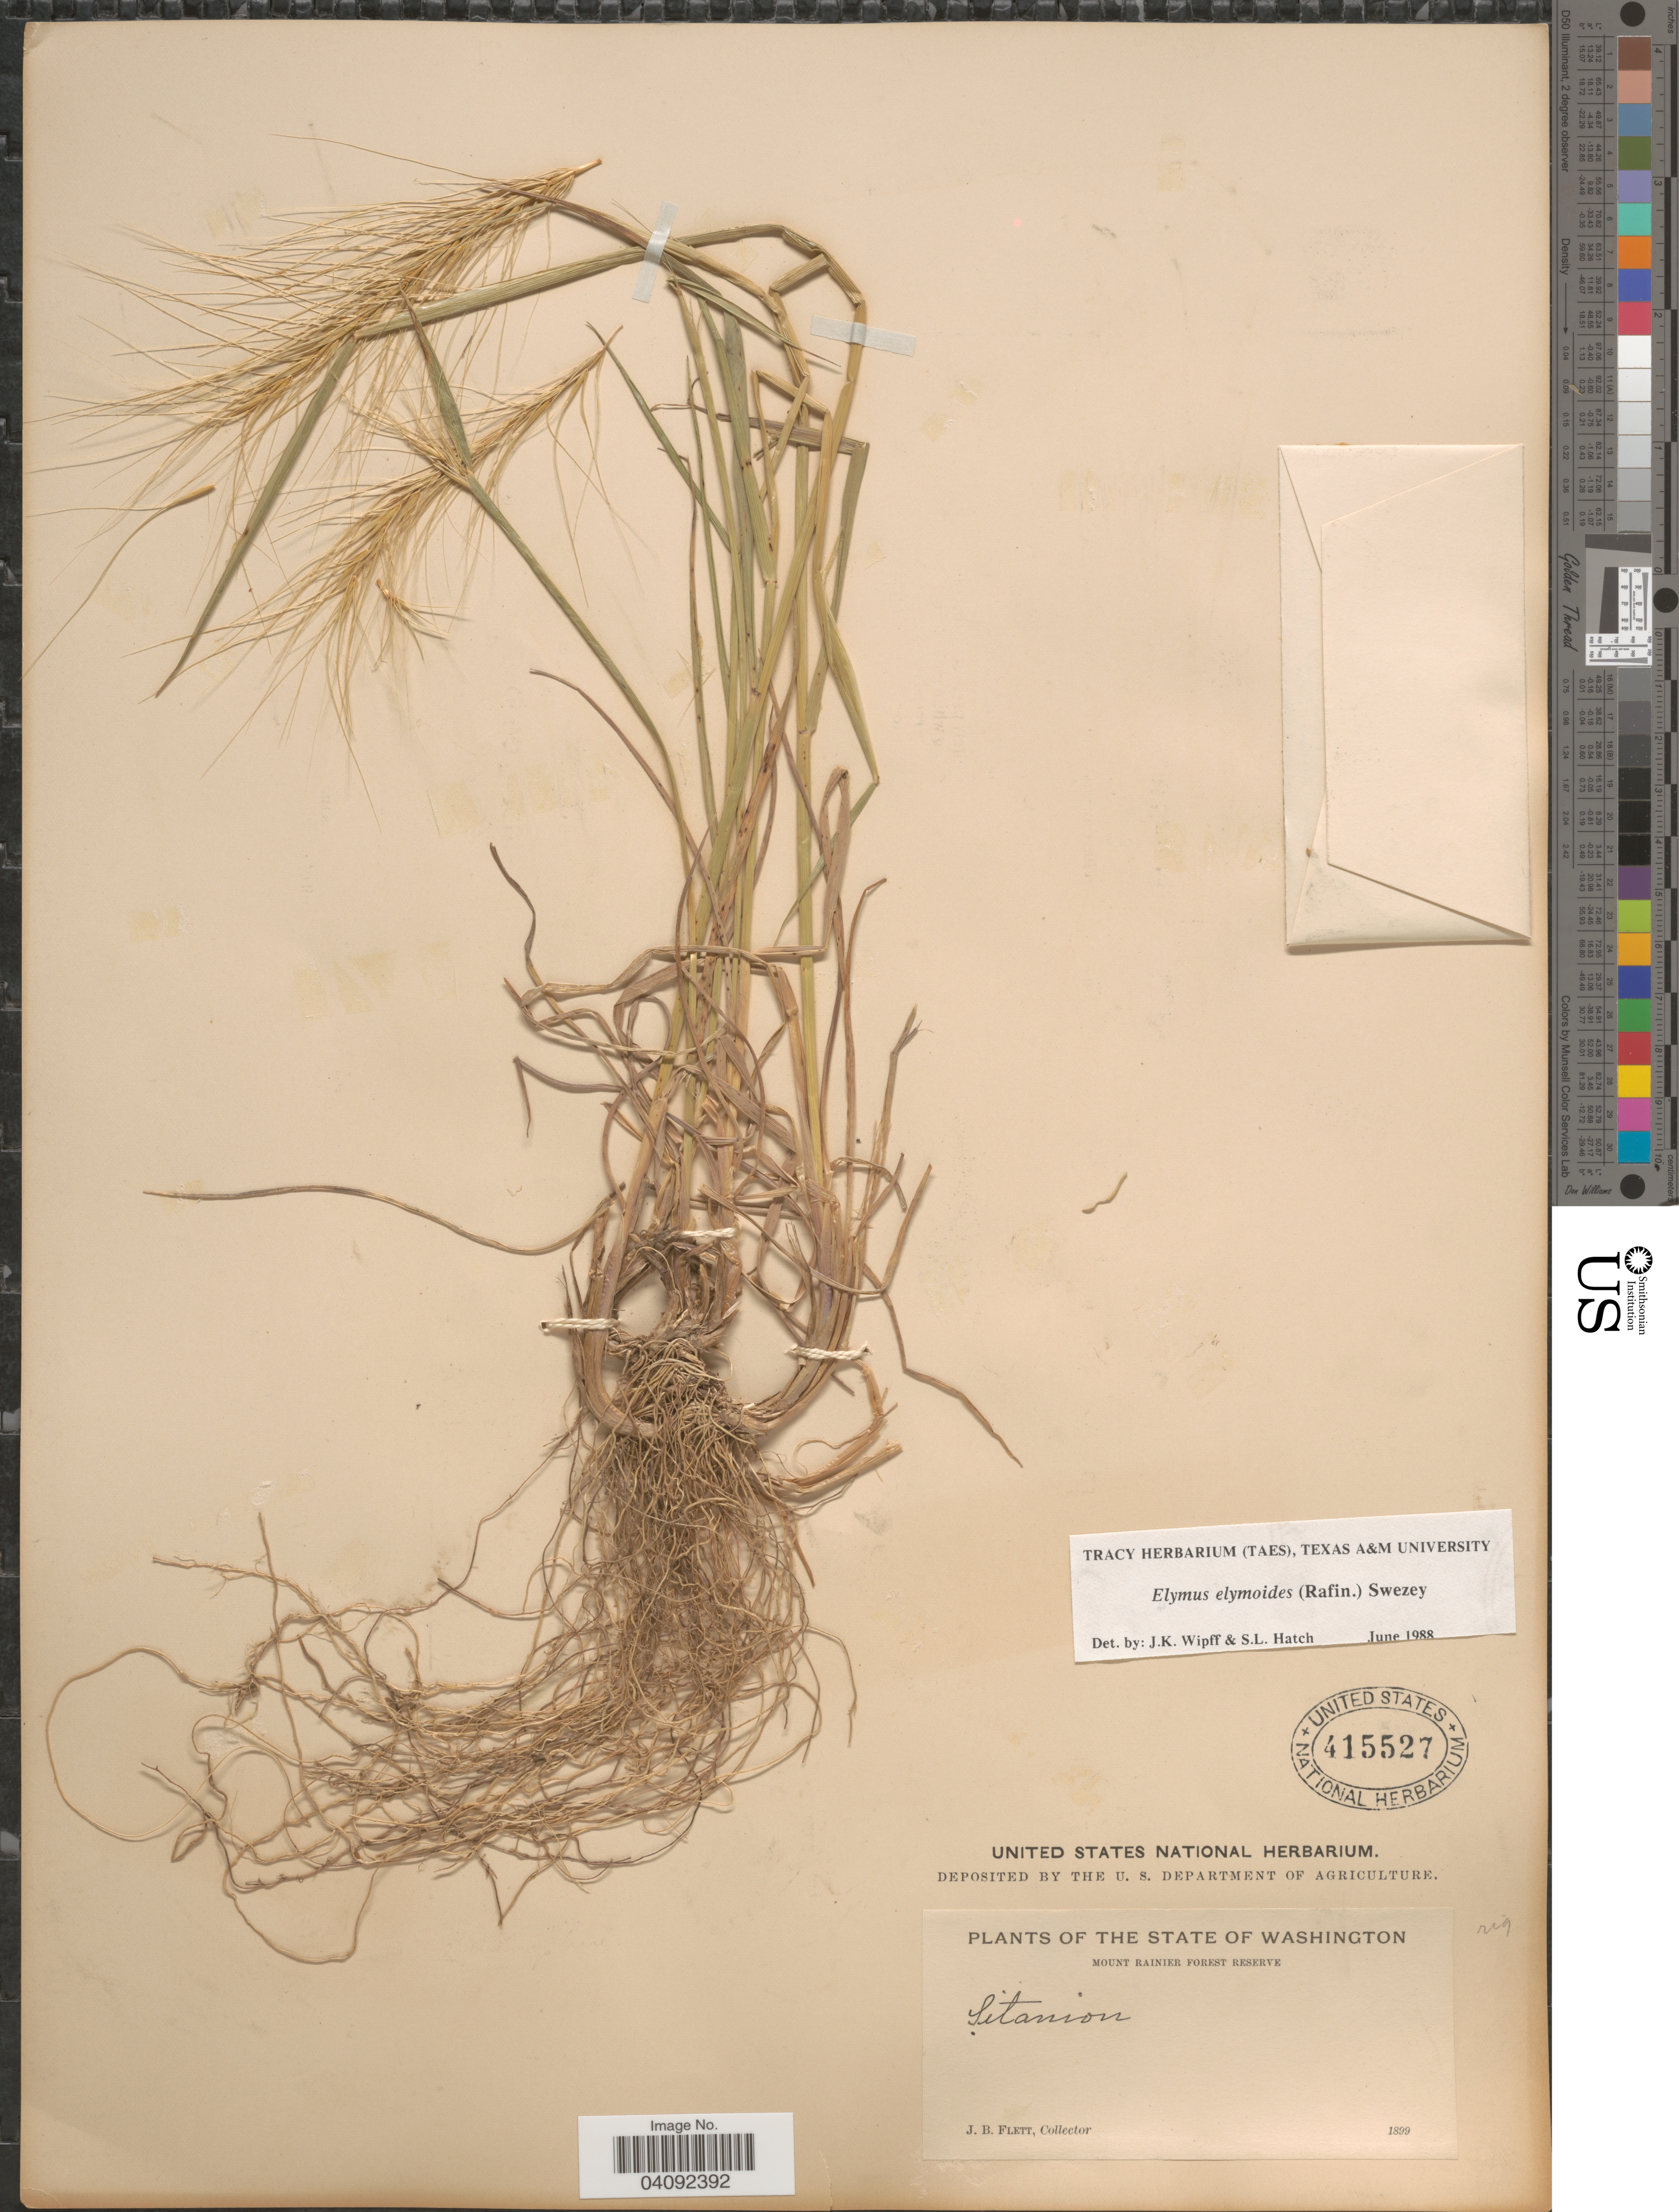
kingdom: Plantae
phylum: Tracheophyta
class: Liliopsida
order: Poales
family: Poaceae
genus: Elymus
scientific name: Elymus elymoides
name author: (Raf.) Swezey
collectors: J. Flett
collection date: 1899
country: United States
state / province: Washington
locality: Mount Rainier Forest Reserve.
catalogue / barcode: US 415527